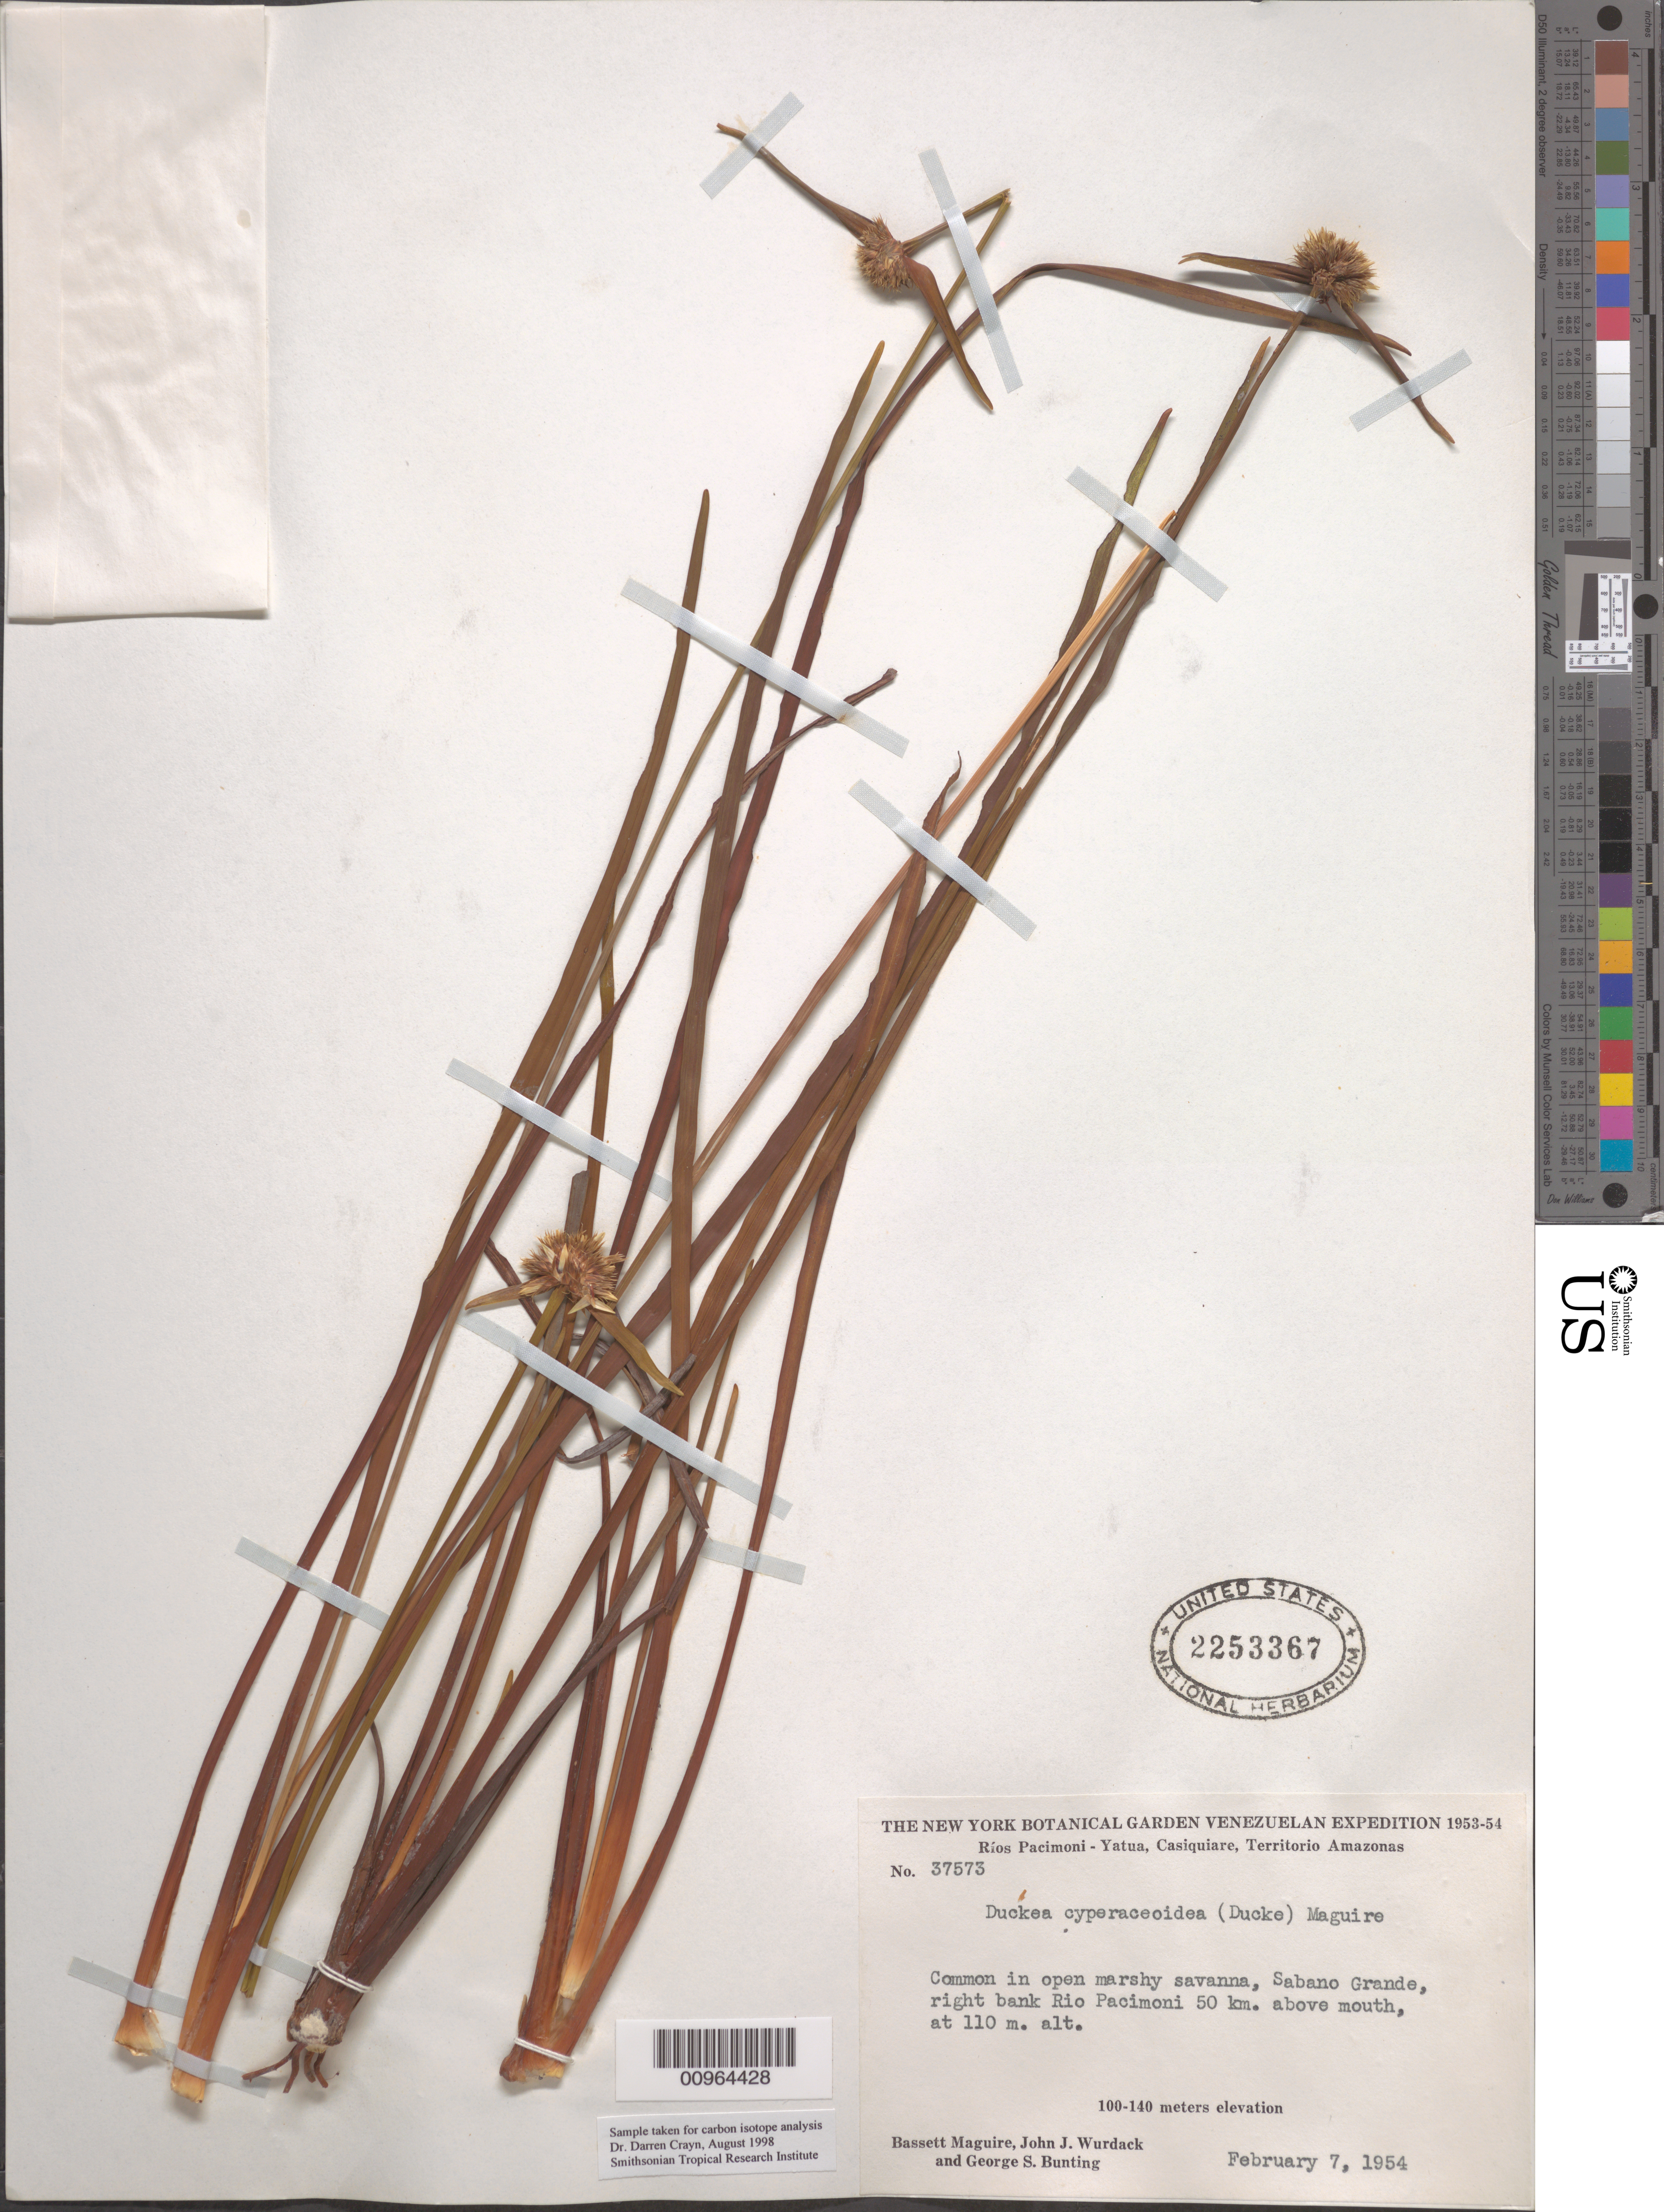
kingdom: Plantae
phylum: Tracheophyta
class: Liliopsida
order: Poales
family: Rapateaceae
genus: Duckea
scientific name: Duckea cyperaceoidea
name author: (Ducke) Maguire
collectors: B. Maguire, J. J. Wurdack & G. S. Bunting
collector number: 37573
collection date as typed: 7-Feb-54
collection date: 1954-02-07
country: Venezuela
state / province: Amazonas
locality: Sabano Grande, right bank Rio Pacimoni 50 km above mouth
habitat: Open marshy savanna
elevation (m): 110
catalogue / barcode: US 2253367